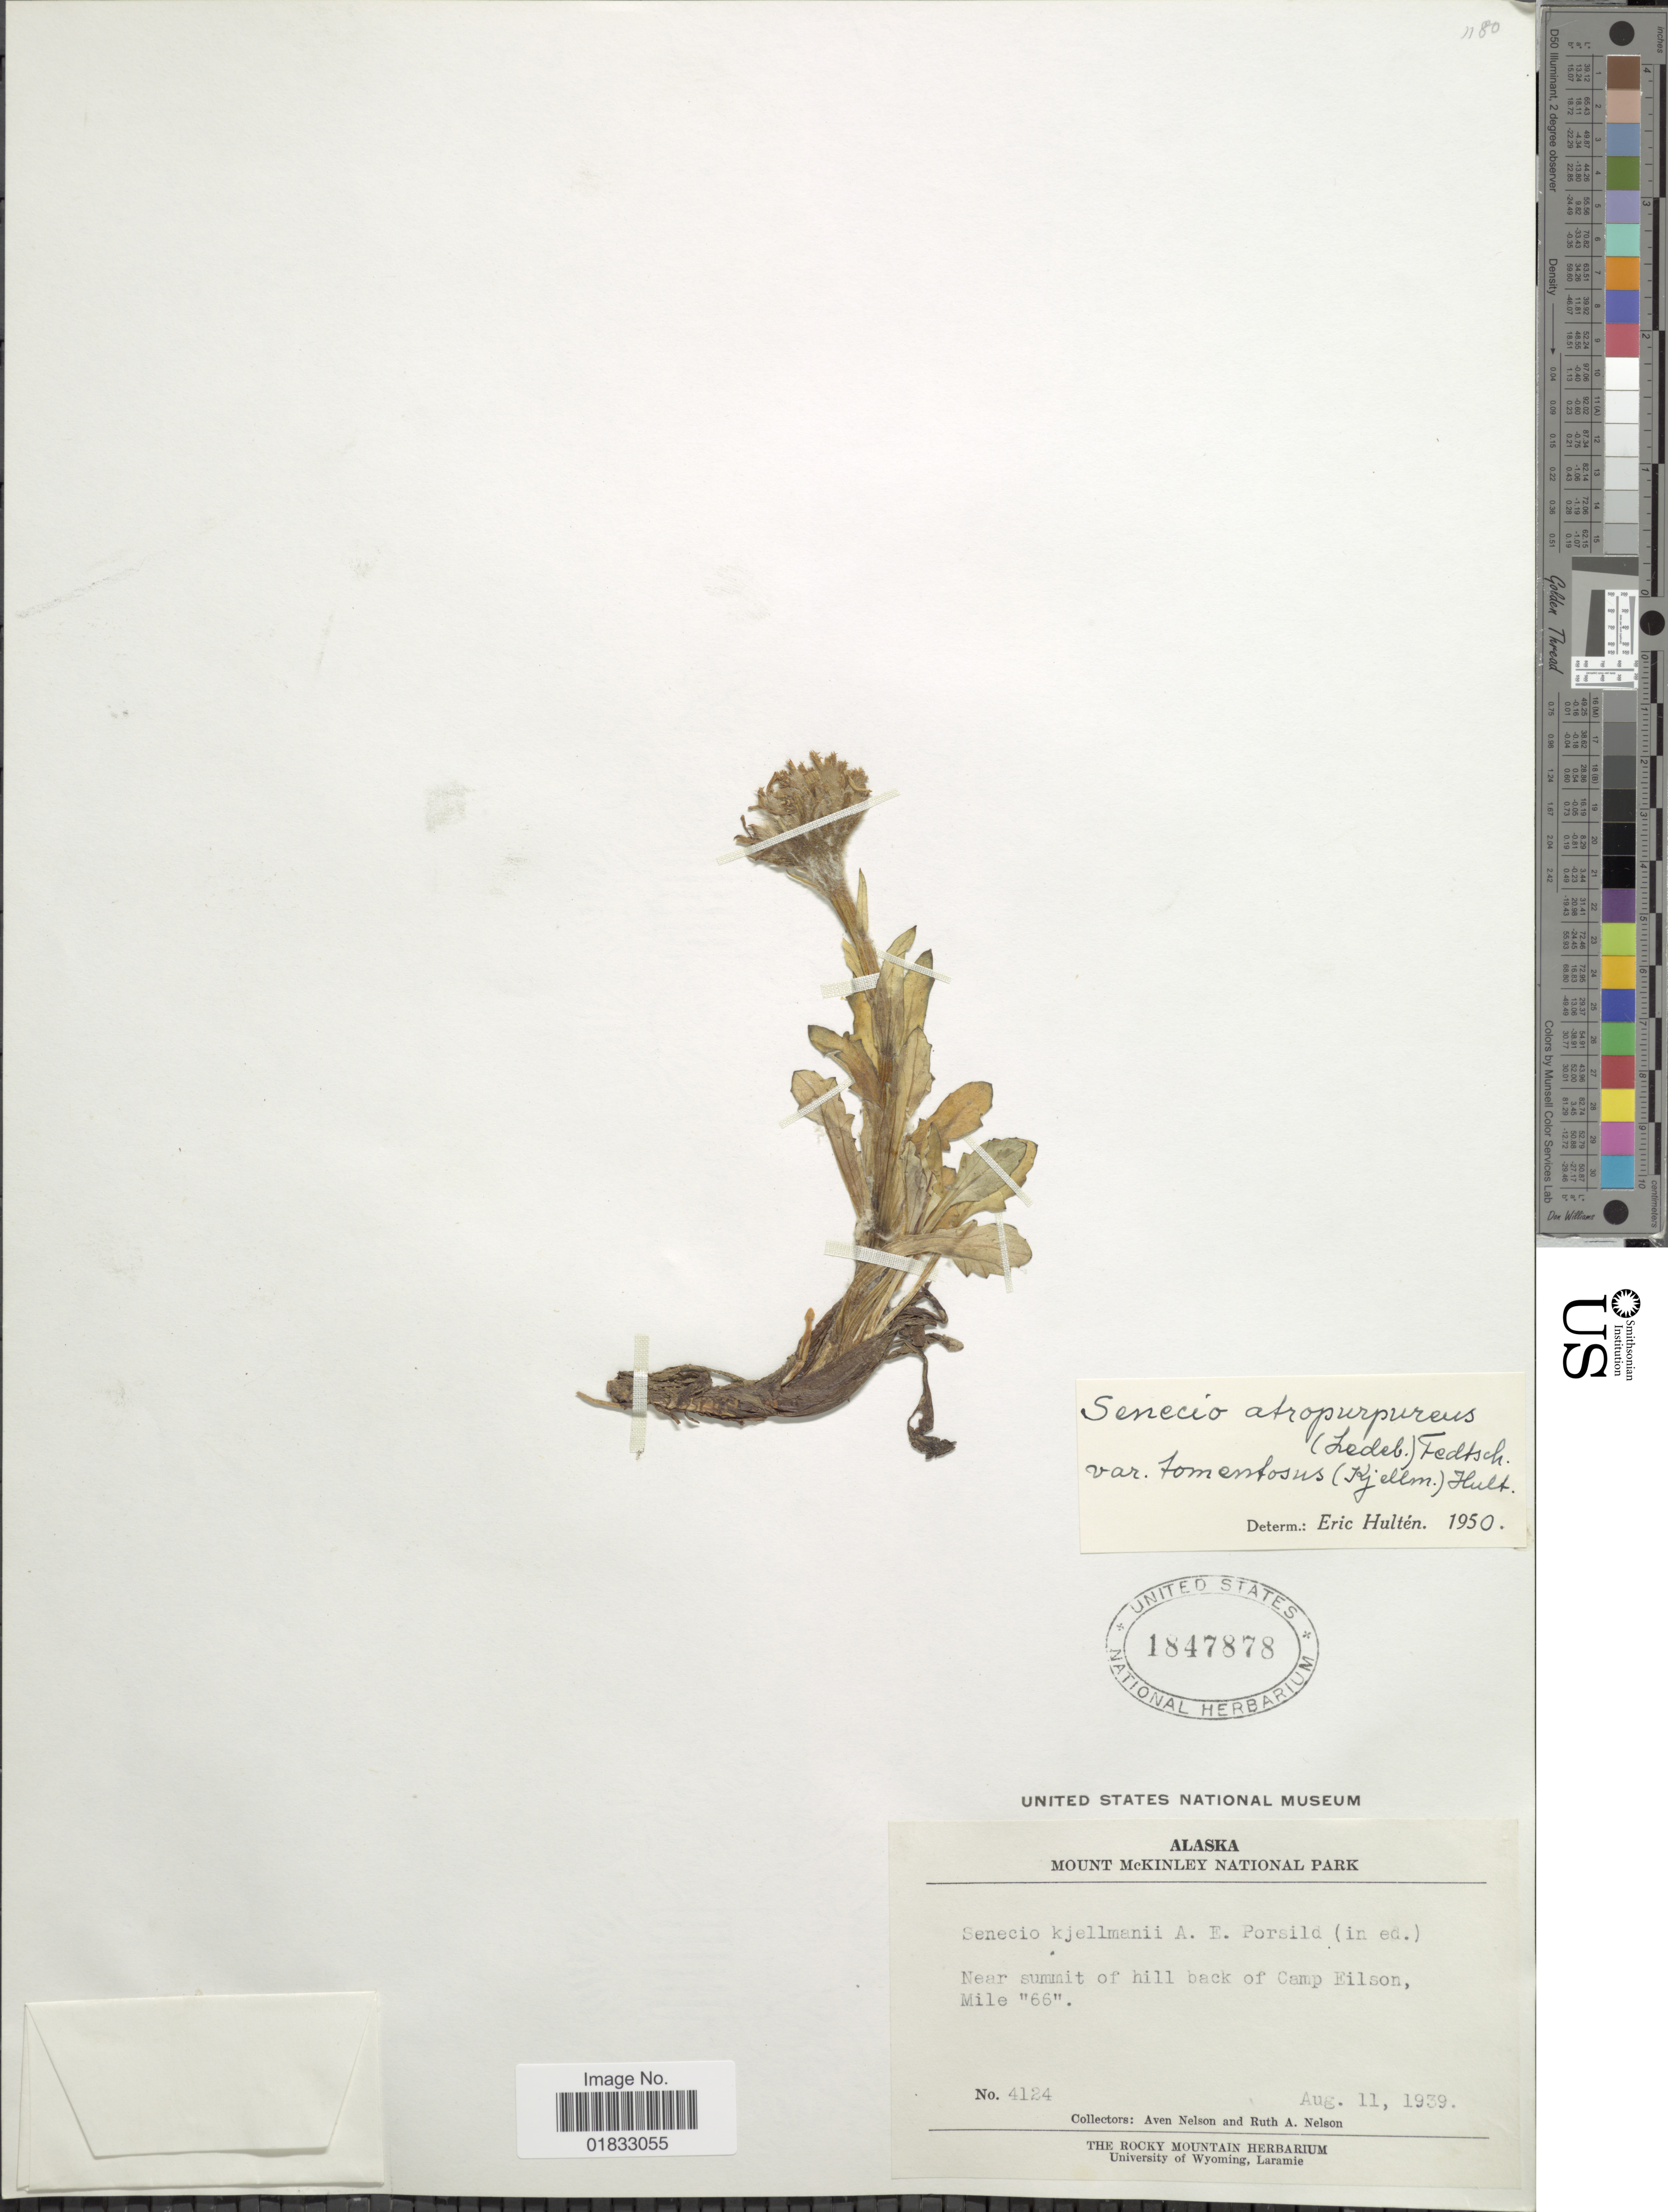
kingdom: Plantae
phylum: Tracheophyta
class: Magnoliopsida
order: Asterales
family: Asteraceae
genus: Tephroseris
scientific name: Tephroseris kjellmanii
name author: (A.E. Porsild) Holub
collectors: A. Nelson & R. A. Nelson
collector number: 4124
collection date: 1939-08-11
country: United States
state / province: Alaska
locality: Mount McKinley National Park, Near Summit of hill back of Camp Eilson, Mile "66"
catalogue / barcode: US 1847878